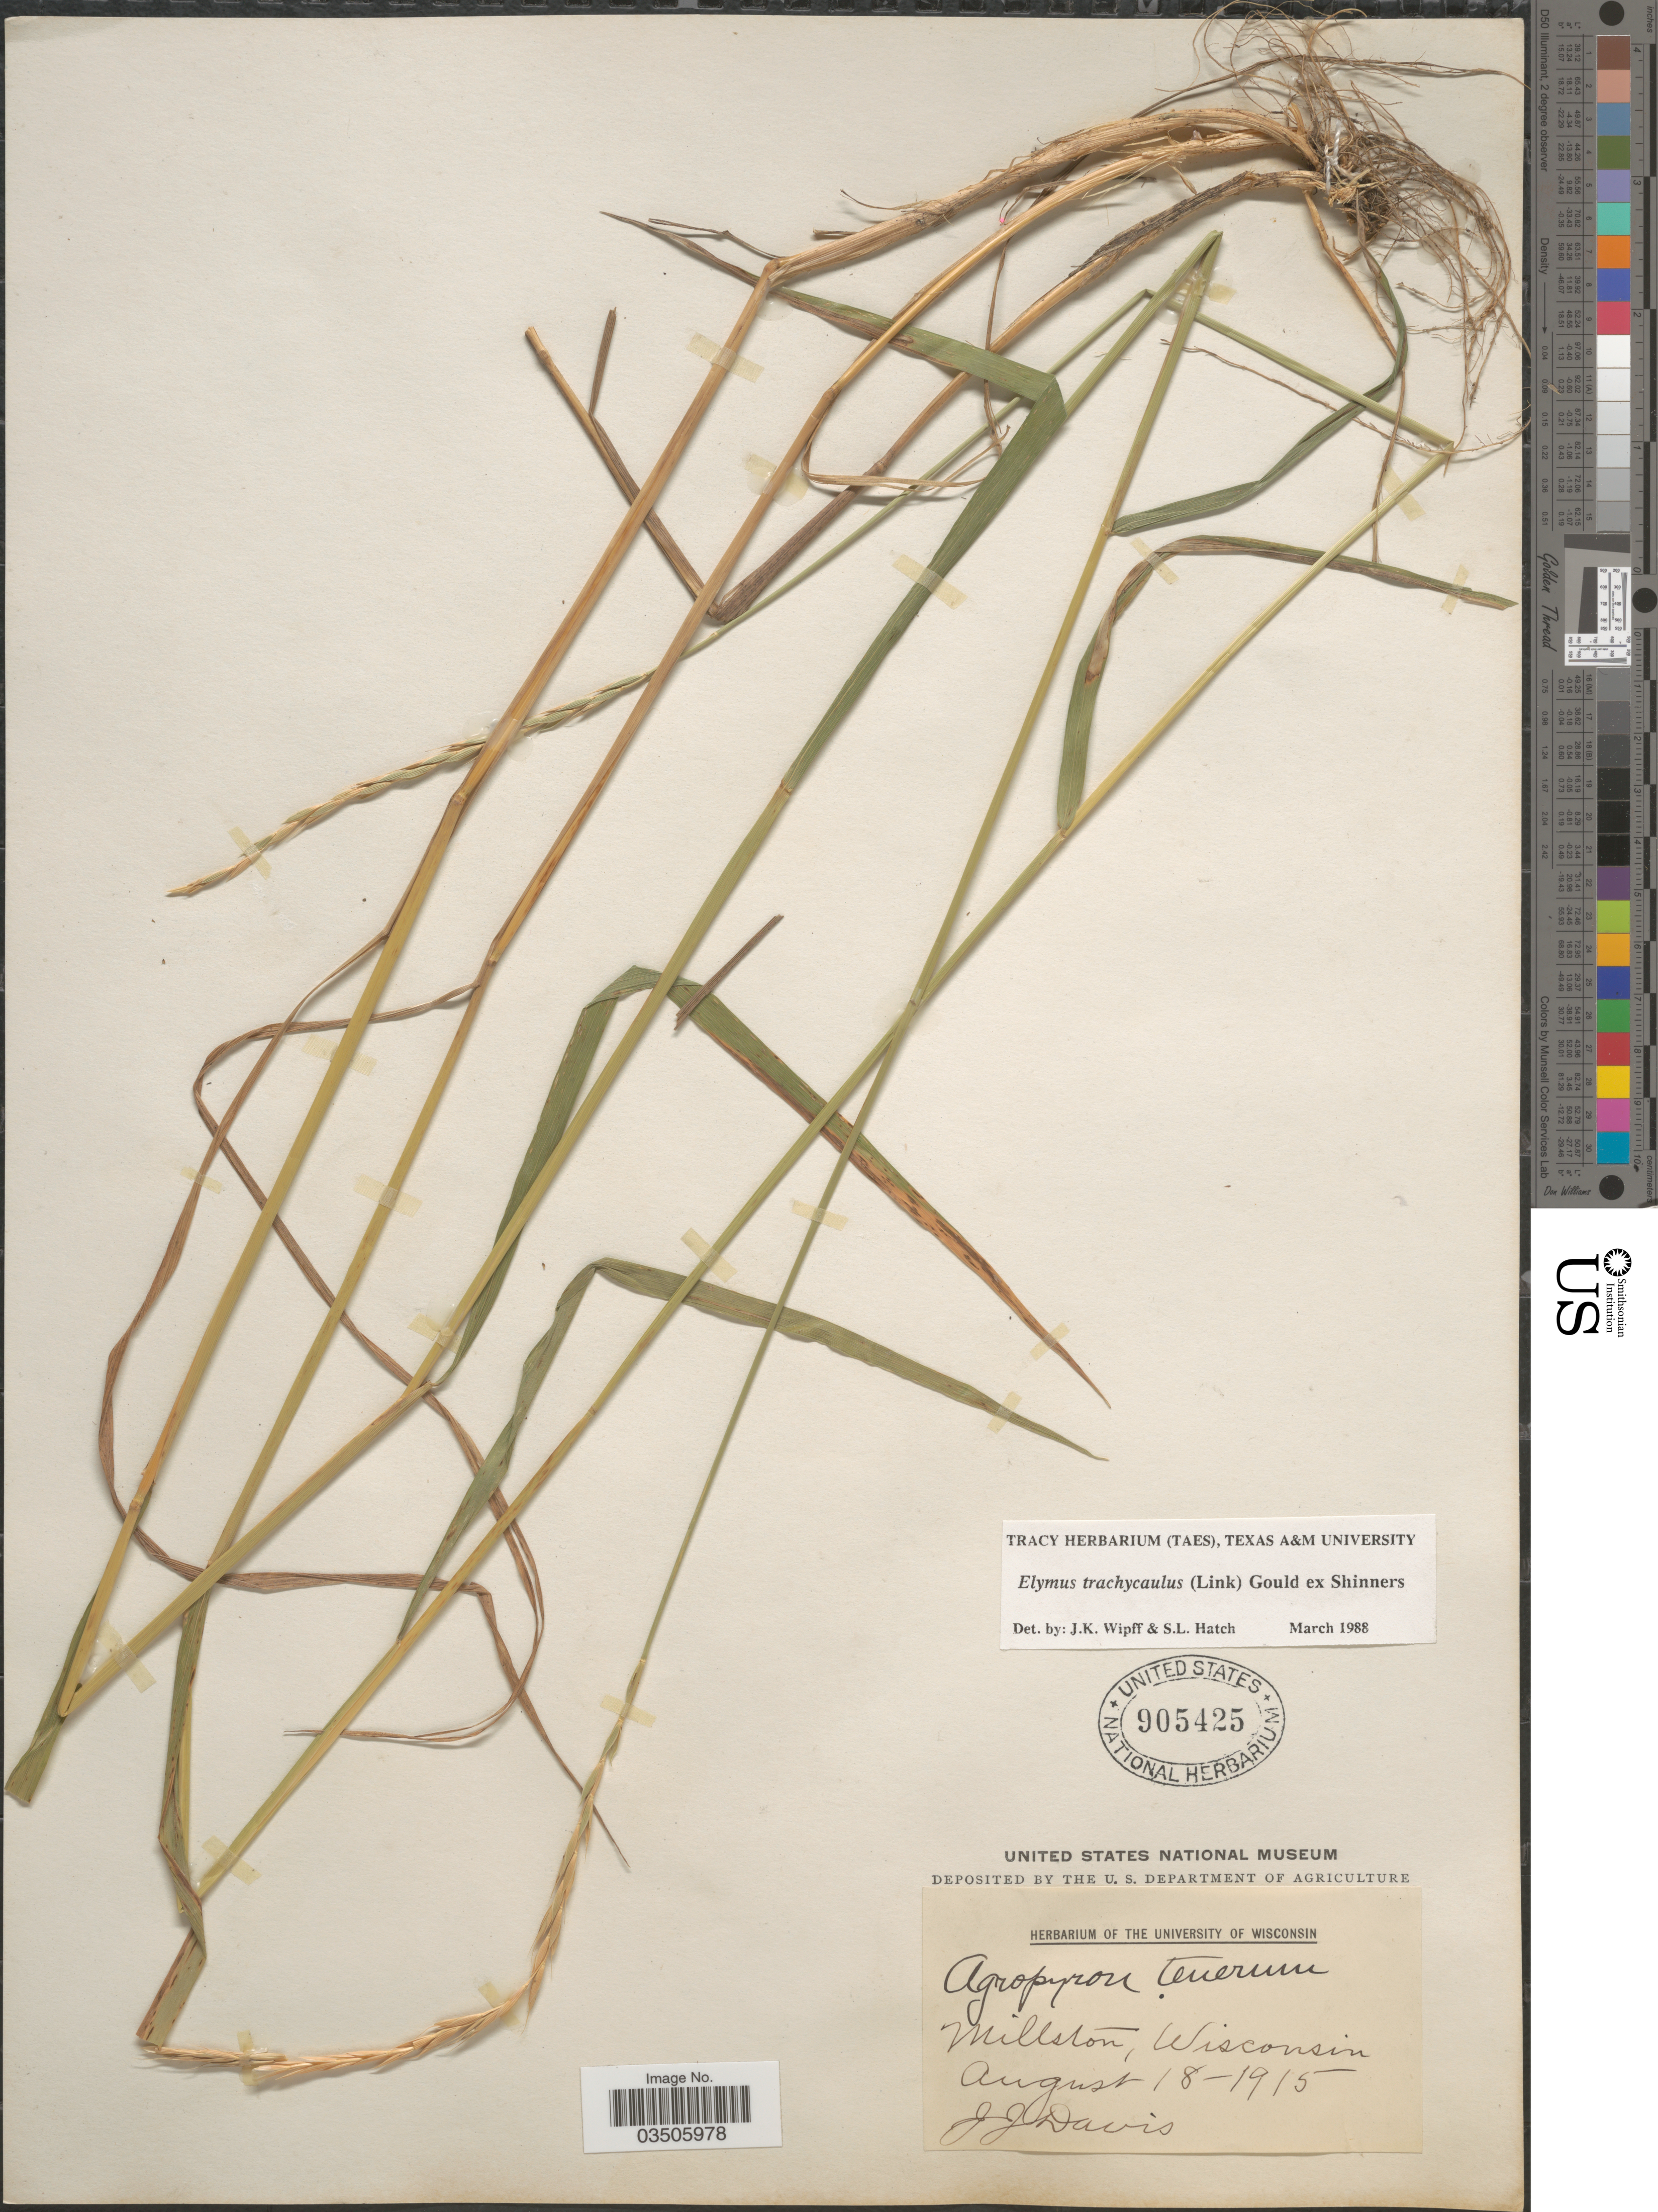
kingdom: Plantae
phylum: Tracheophyta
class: Liliopsida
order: Poales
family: Poaceae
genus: Elymus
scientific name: Elymus trachycaulus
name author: (Link) Gould ex Shinners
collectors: J. Davis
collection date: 1915-08-18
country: United States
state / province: Wisconsin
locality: Millston.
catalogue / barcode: US 905425